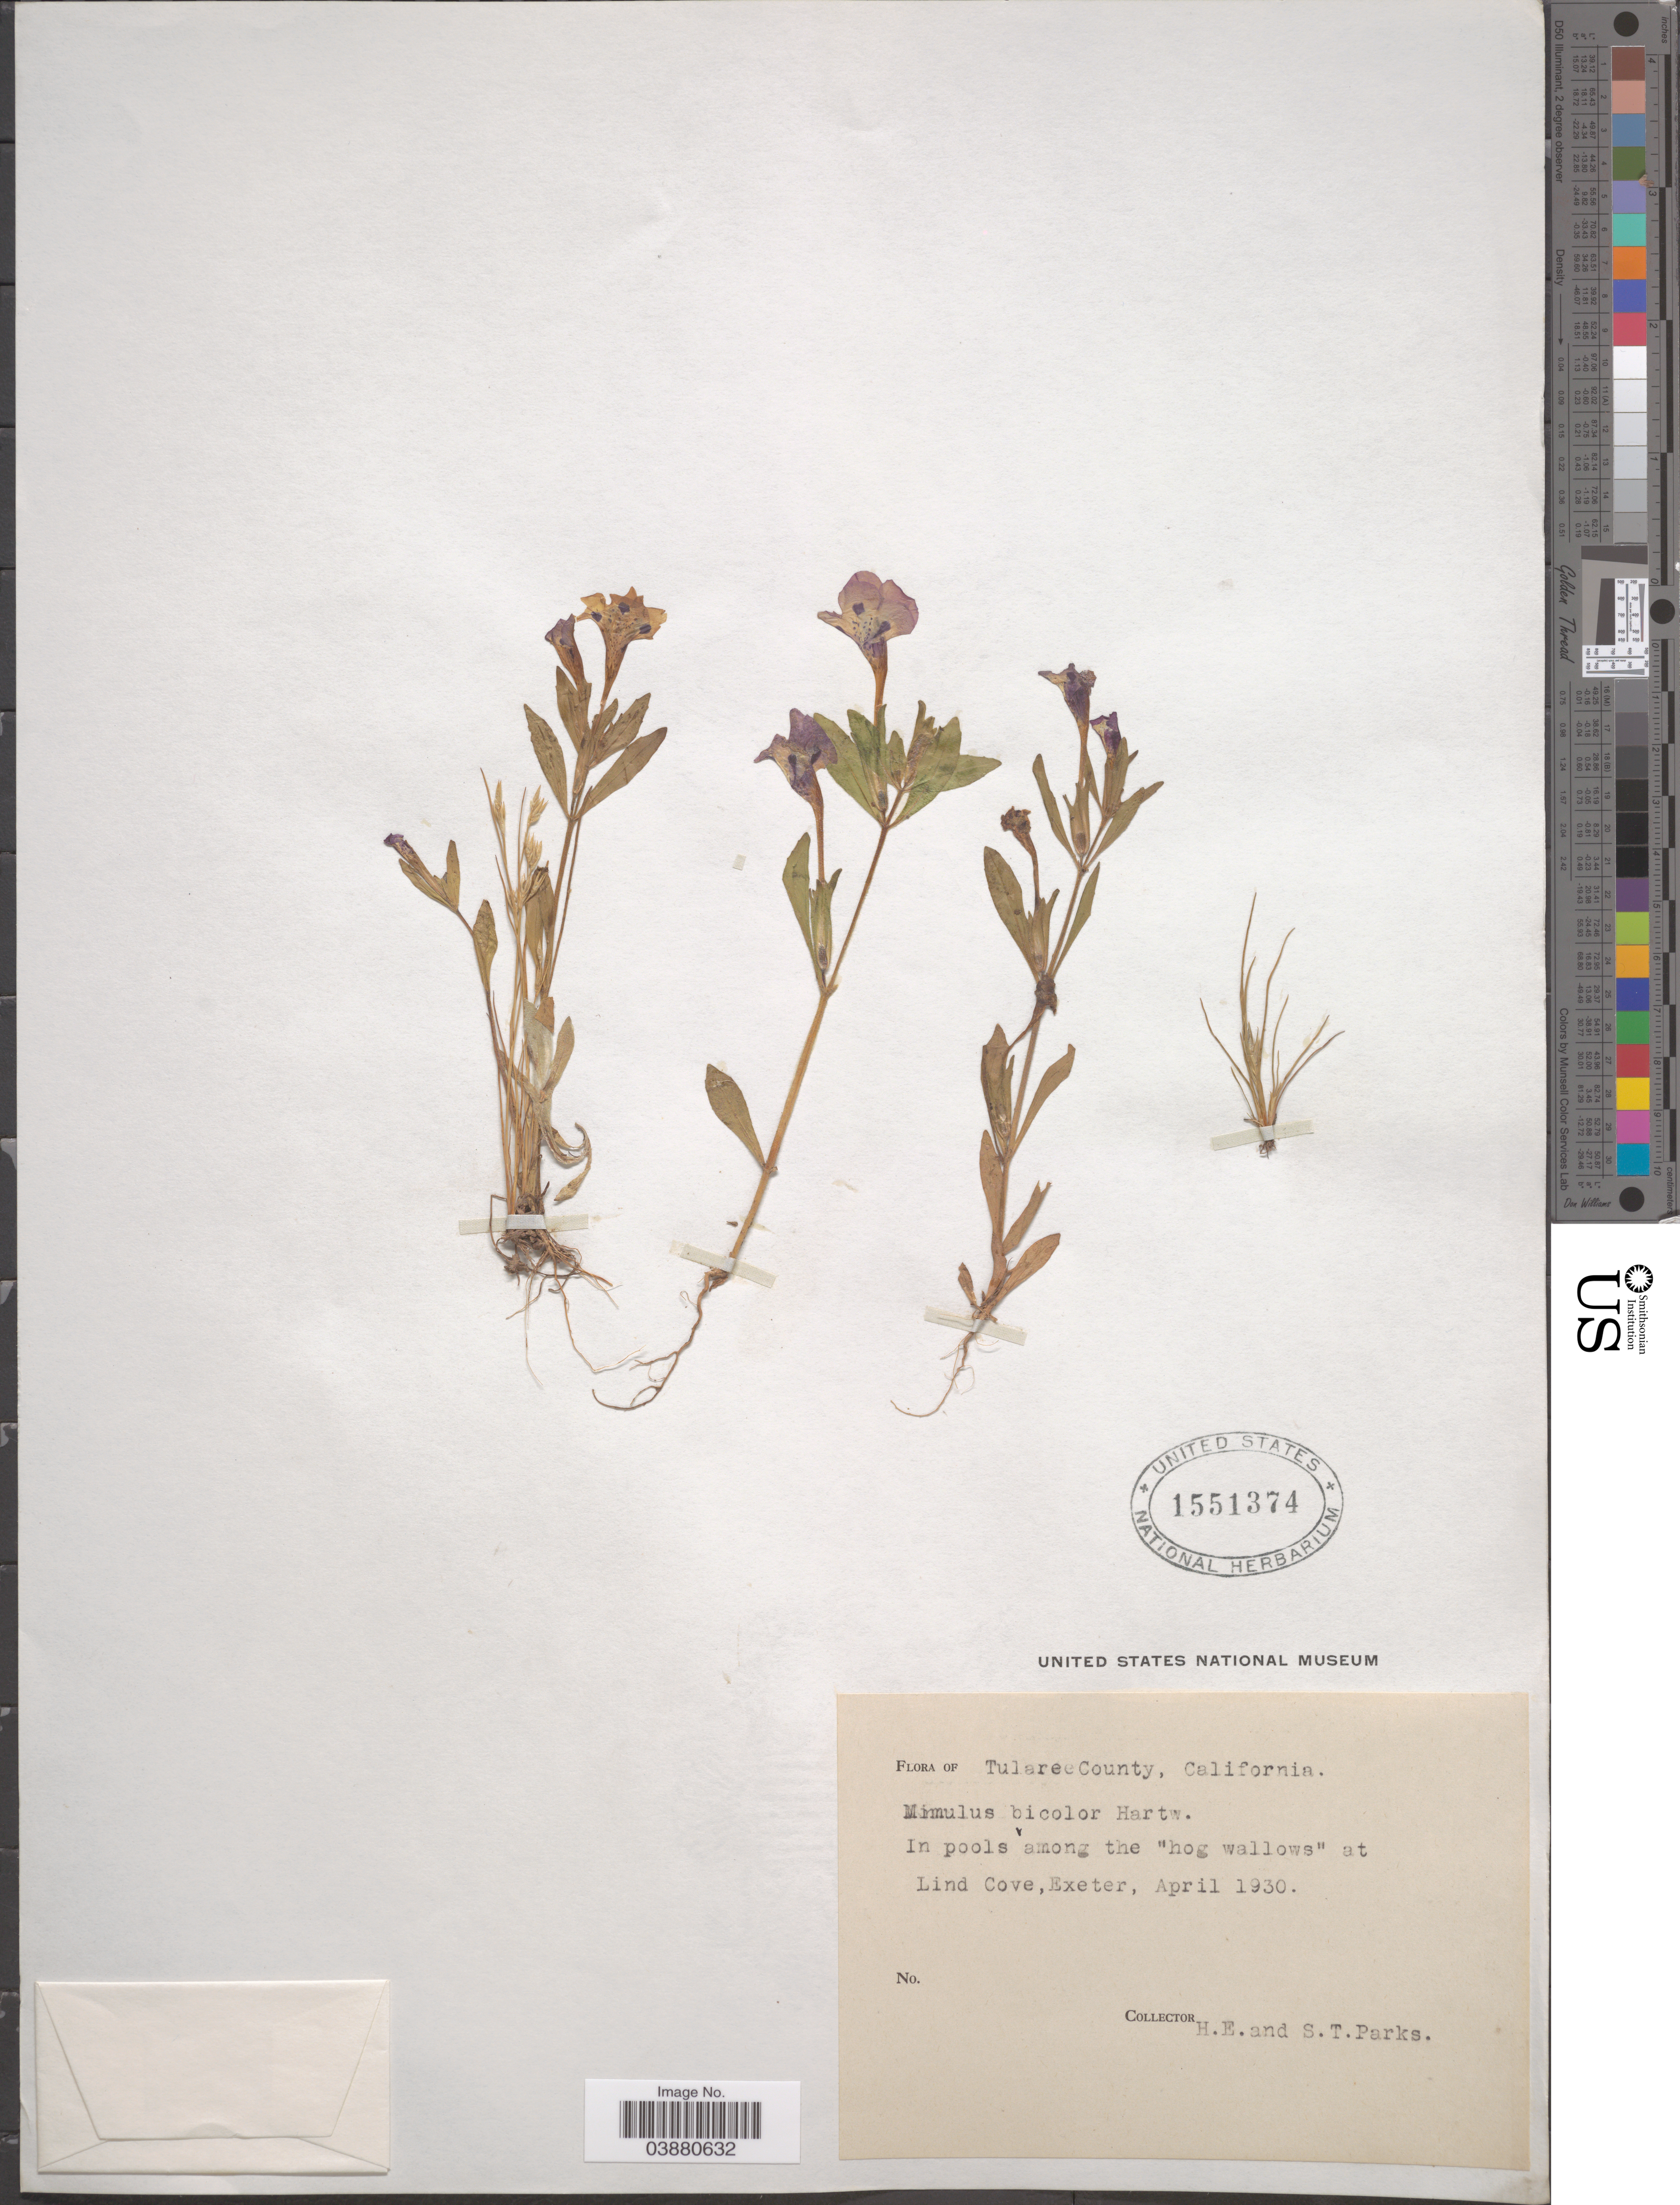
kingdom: Plantae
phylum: Tracheophyta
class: Magnoliopsida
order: Lamiales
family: Phrymaceae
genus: Mimulus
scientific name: Mimulus bicolor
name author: Hartw. ex Benth.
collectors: H. E. Parks & S. Parks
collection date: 1930-04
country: United States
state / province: California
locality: TulareeCounty. Among the "hog wallows" at Lind Cove, Exeter.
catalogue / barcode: US 1551374